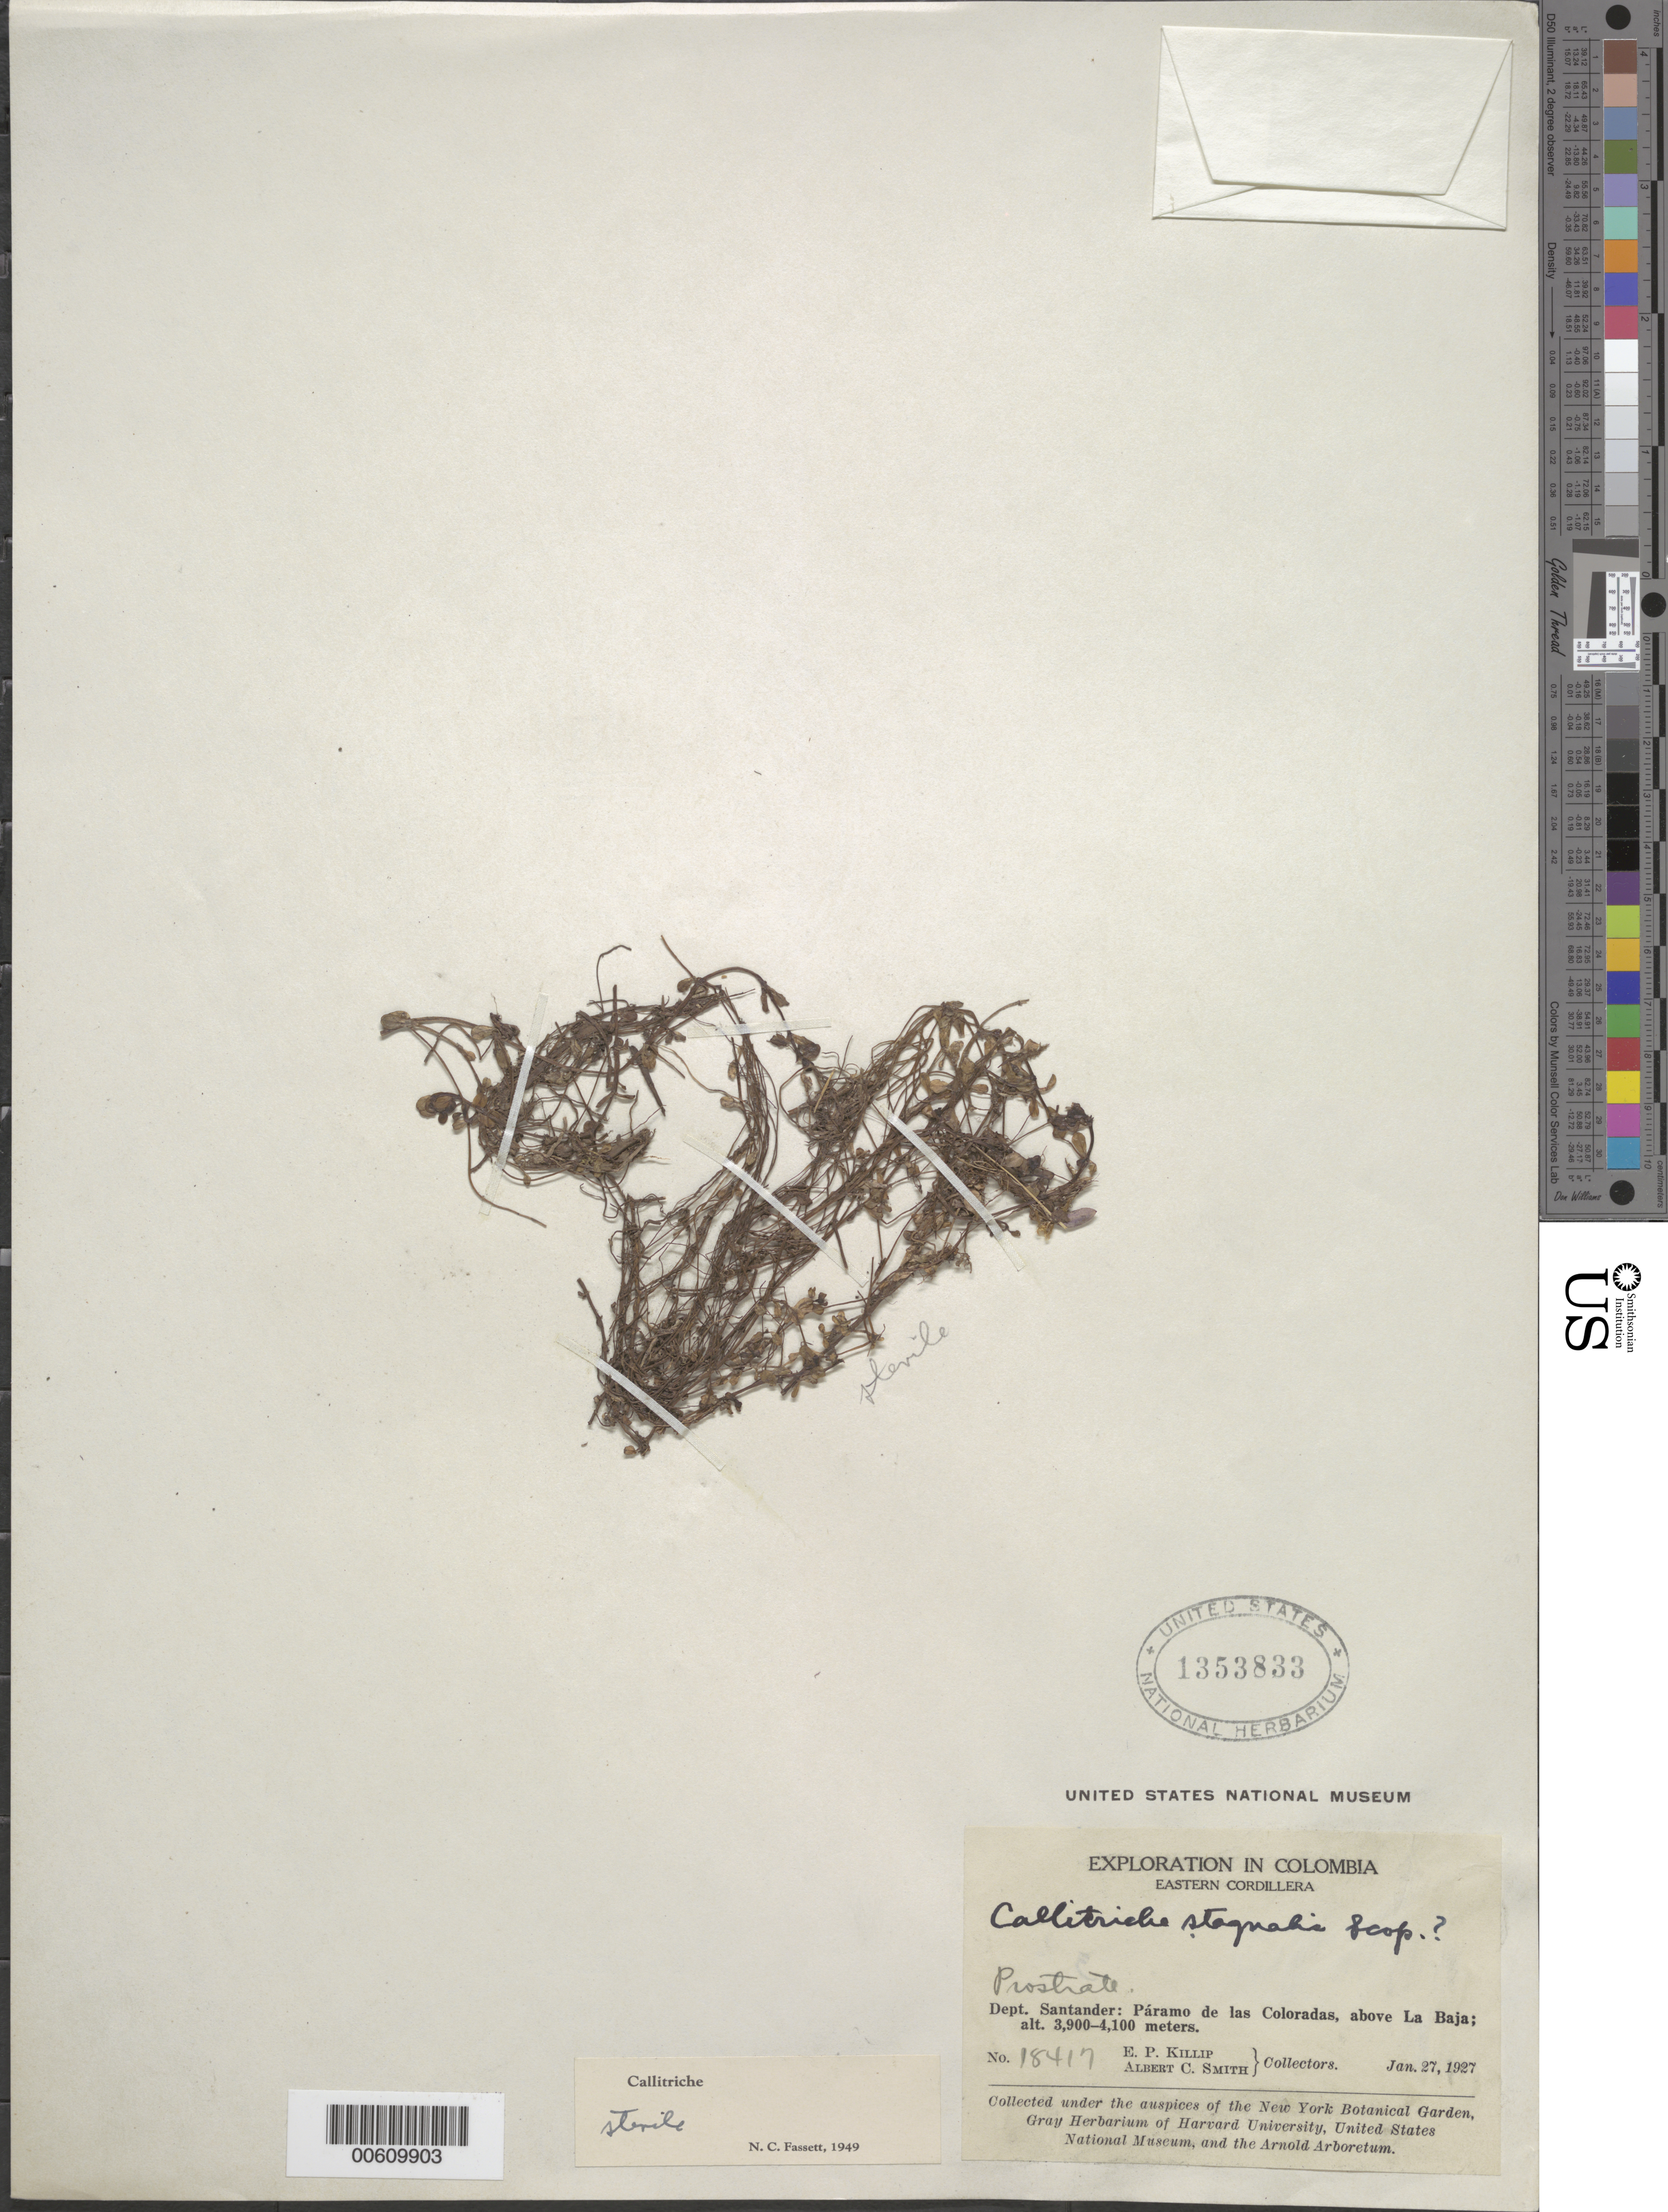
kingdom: Plantae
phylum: Tracheophyta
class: Magnoliopsida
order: Lamiales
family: Plantaginaceae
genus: Callitriche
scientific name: Callitriche stagnalis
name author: Scop.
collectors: E. P. Killip & A. C. Smith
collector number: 18417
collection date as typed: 27 Jan 1927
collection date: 1927-01-27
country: Colombia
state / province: Santander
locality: Paramo de Las Coloradas, above La Baja.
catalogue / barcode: US 1353833